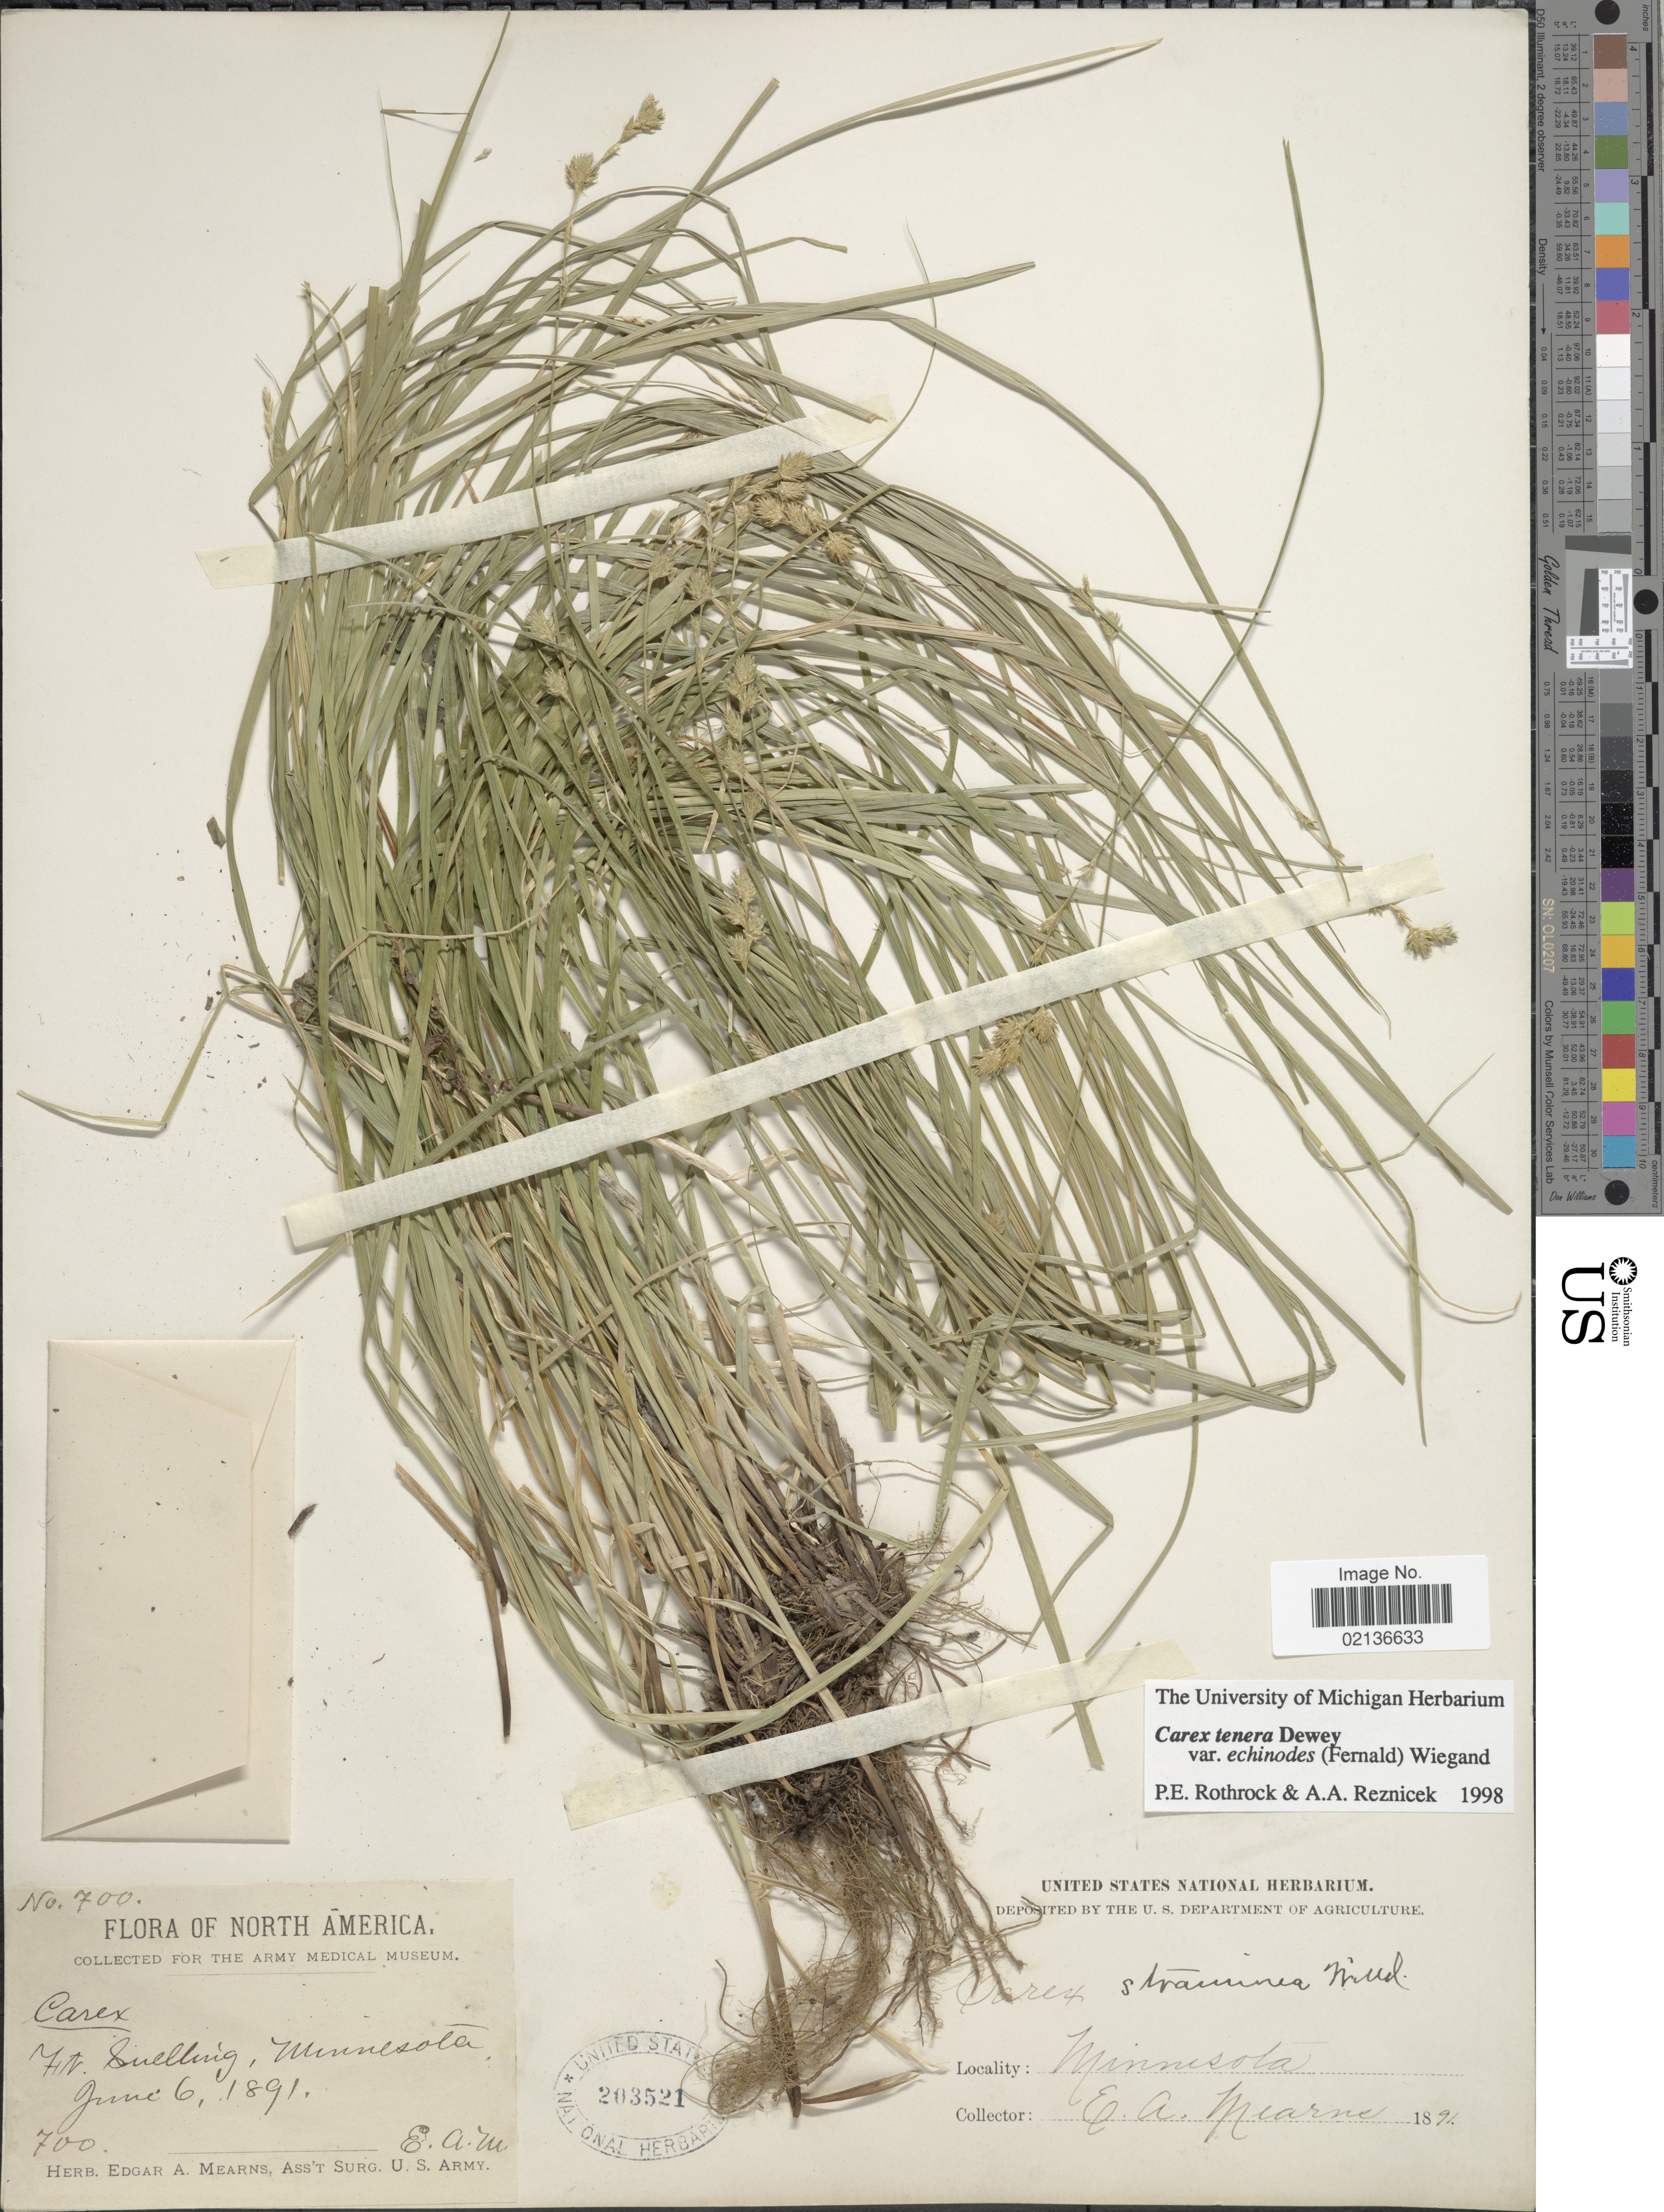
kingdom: Plantae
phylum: Tracheophyta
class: Liliopsida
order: Poales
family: Cyperaceae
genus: Carex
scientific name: Carex echinodes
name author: (Fernald) P. Rothr. et al.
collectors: E. A. Mearns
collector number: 700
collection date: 1891-06-06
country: United States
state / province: Minnesota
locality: Ft. Snelling, Minnesota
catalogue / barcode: US 203521